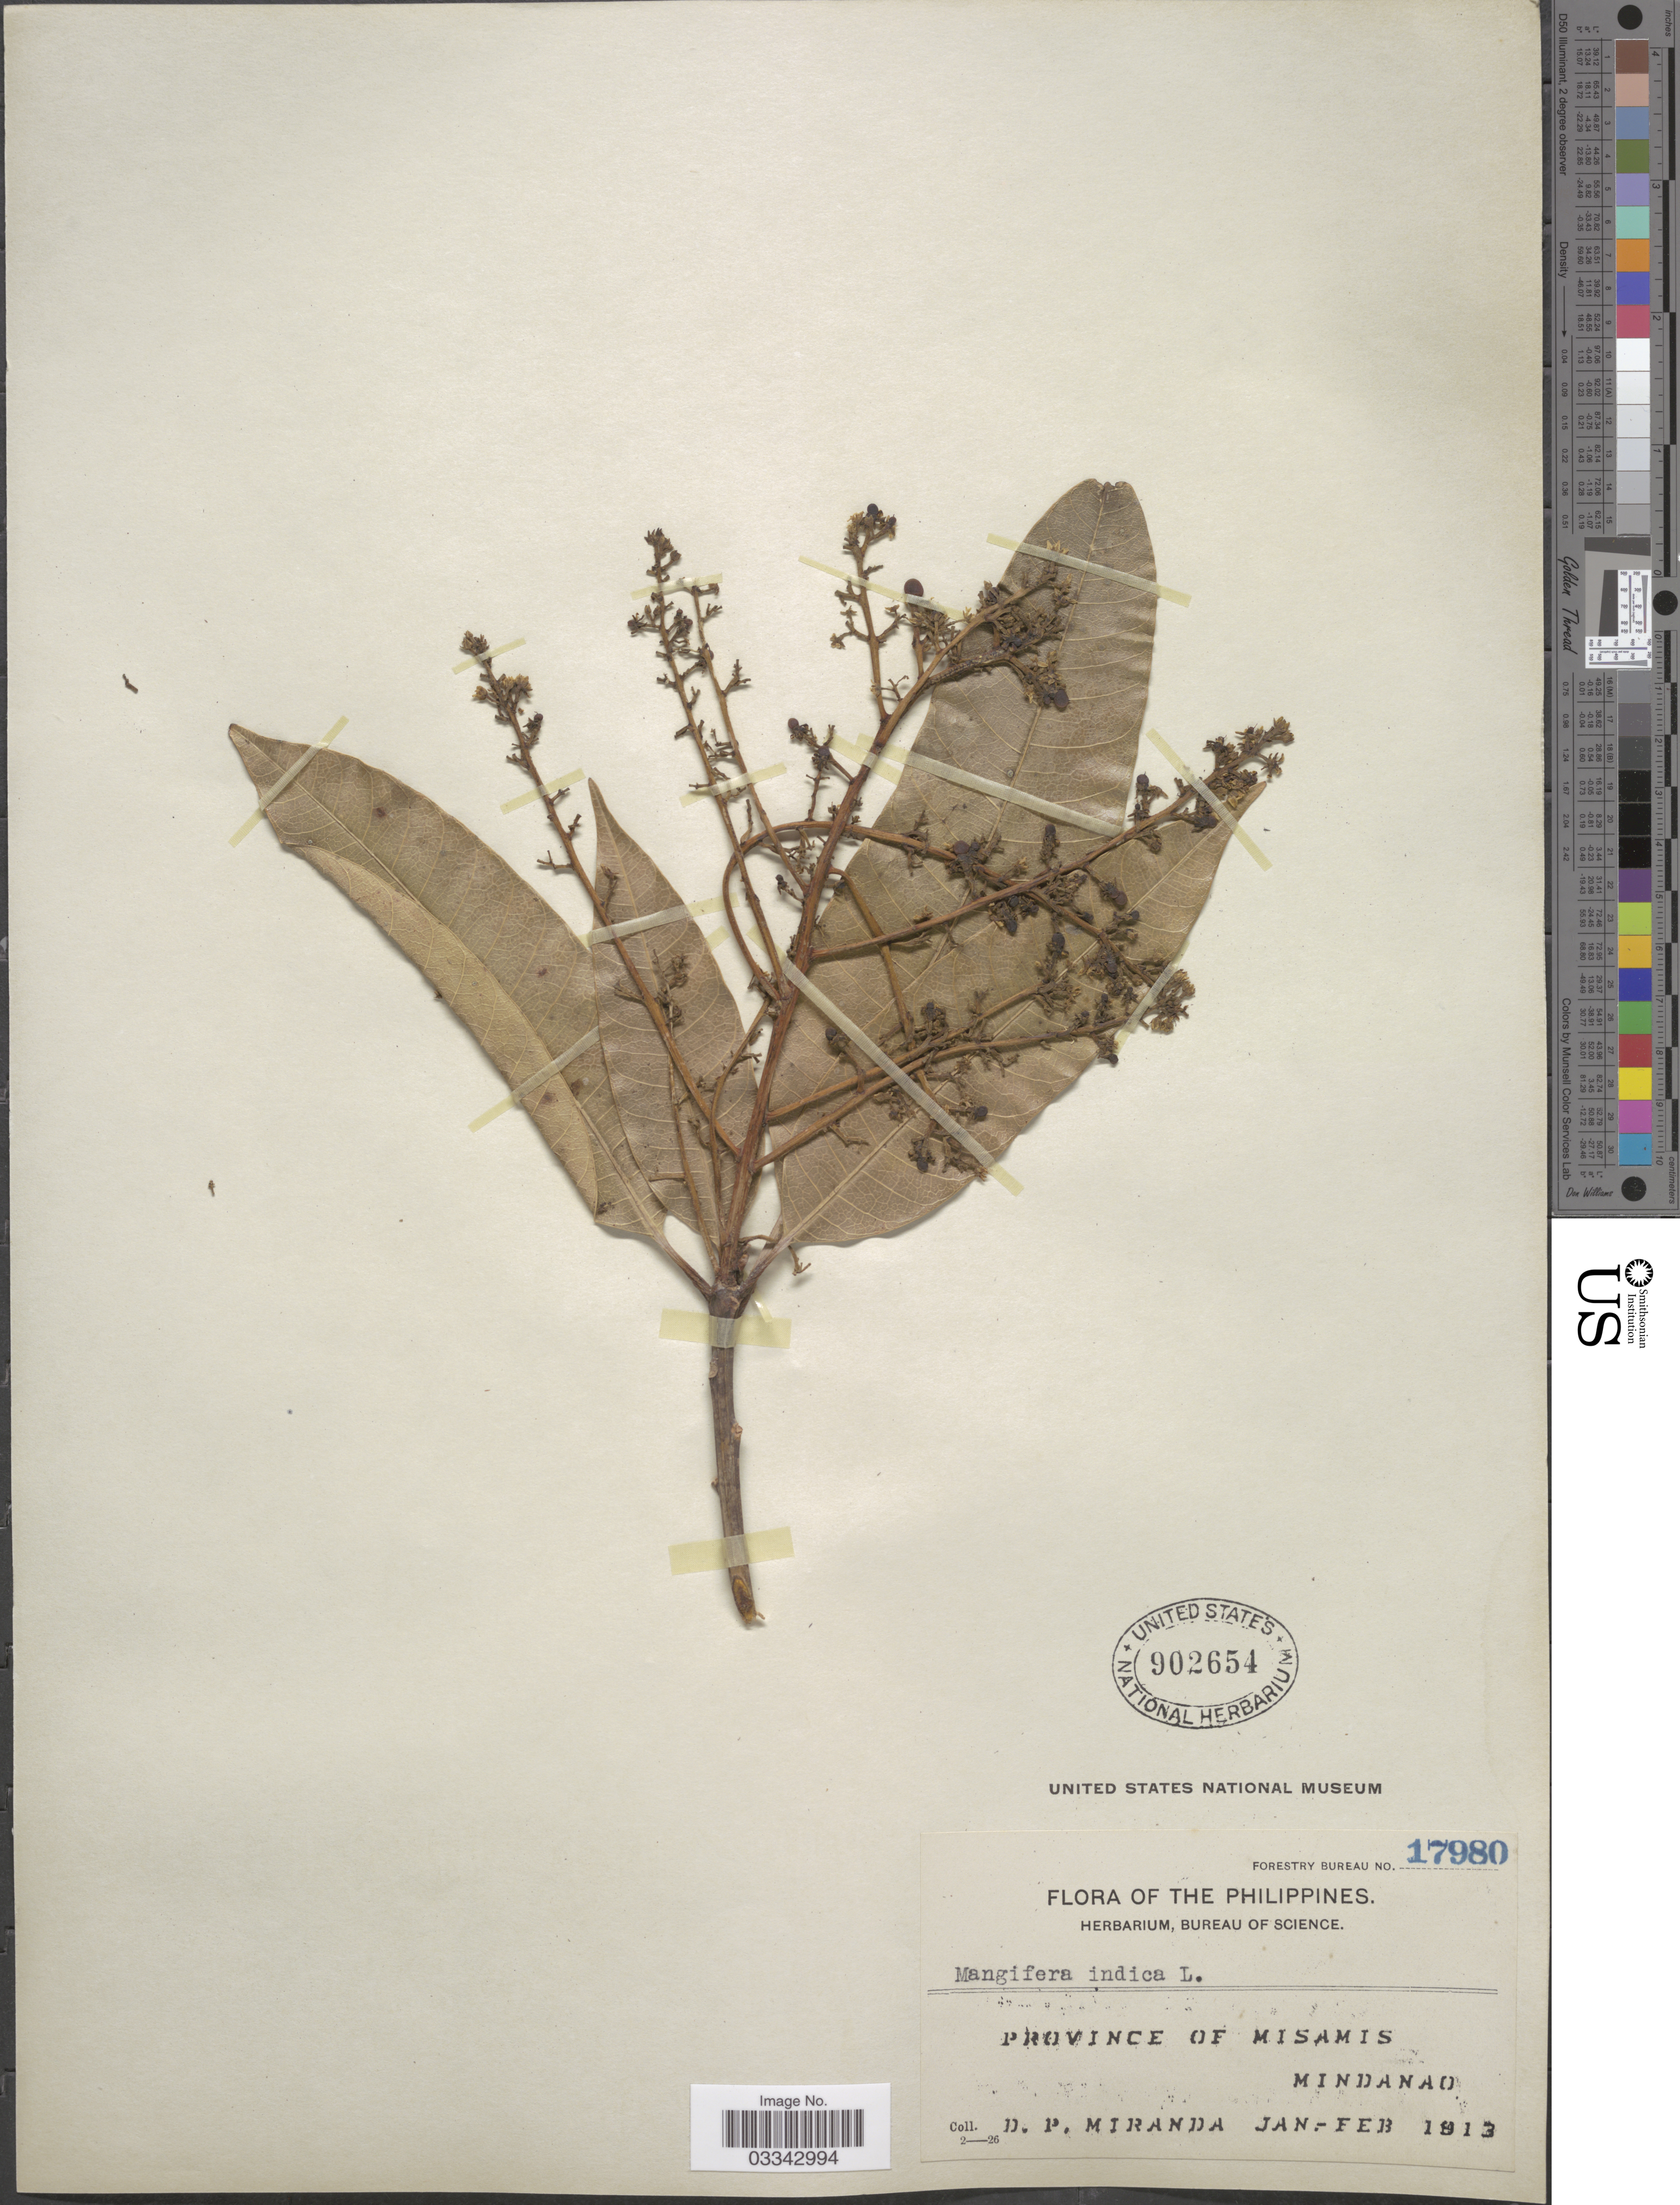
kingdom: Plantae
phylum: Tracheophyta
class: Magnoliopsida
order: Sapindales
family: Anacardiaceae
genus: Mangifera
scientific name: Mangifera indica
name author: L.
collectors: D. P. Miranda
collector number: Forestry Bureau 17980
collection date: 1913-01/1913-02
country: Philippines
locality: Province of Misamis. Mindanao.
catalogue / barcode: US 902654